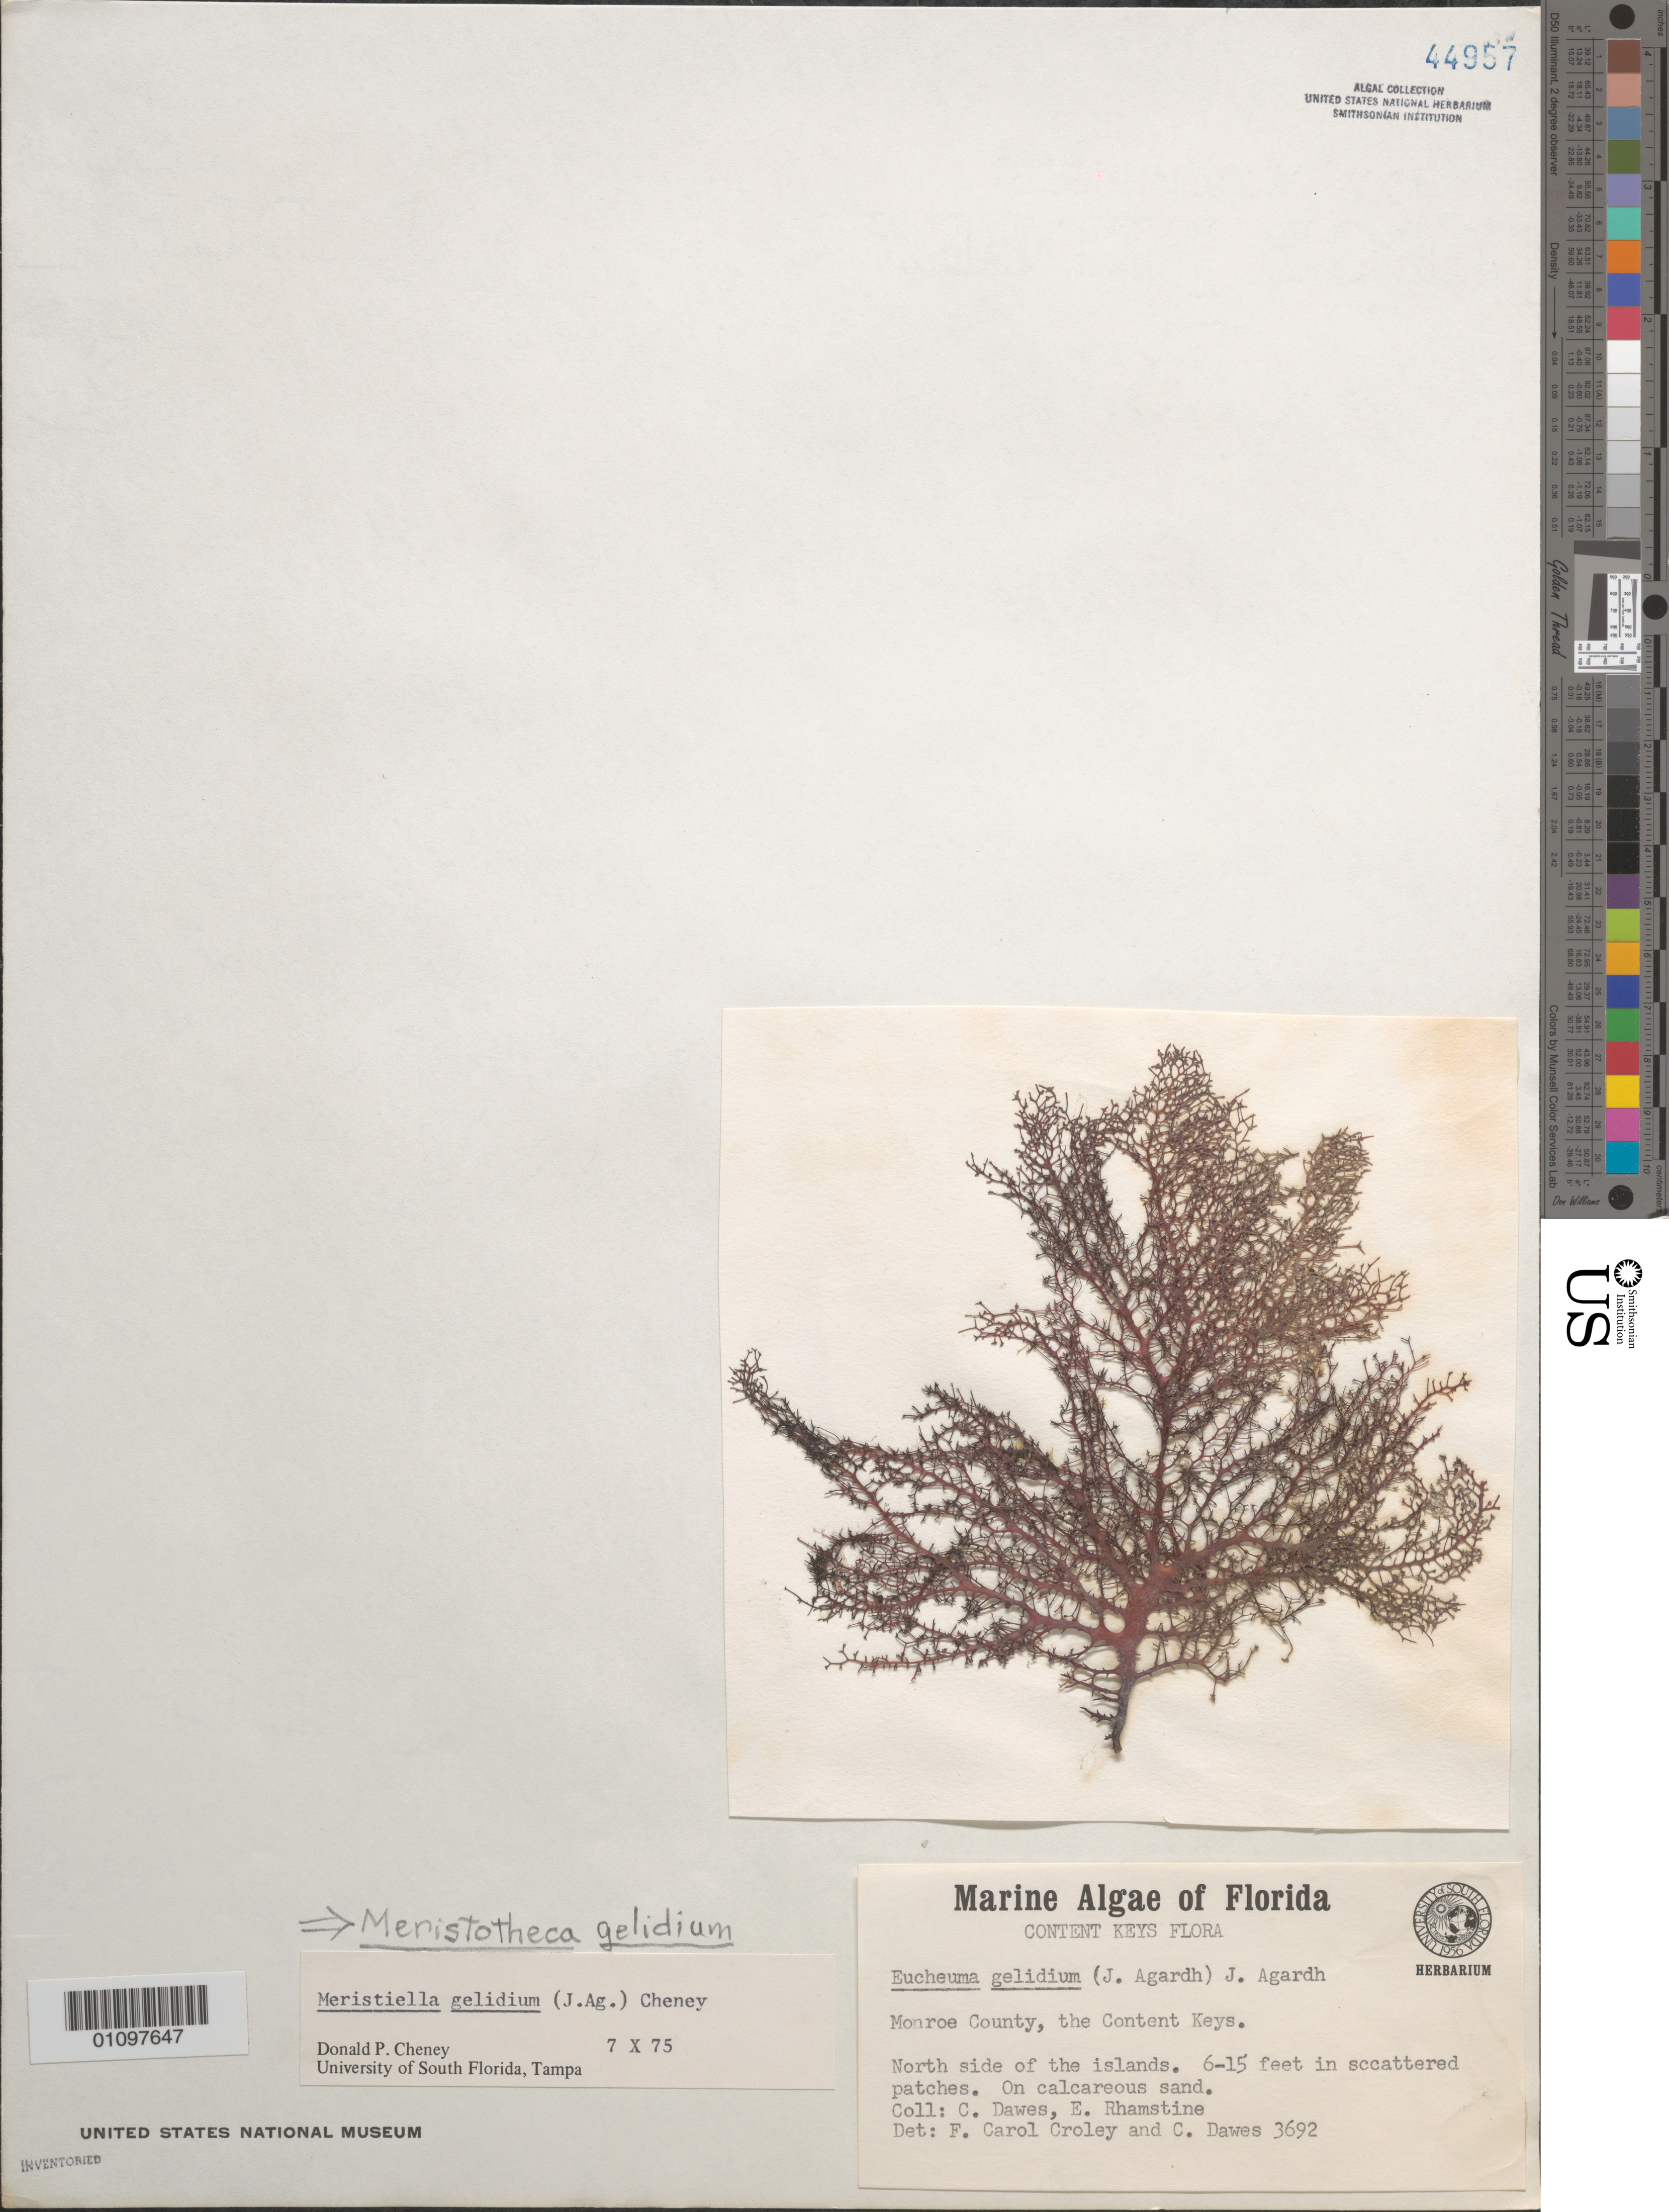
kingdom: Plantae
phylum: Rhodophyta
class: Florideophyceae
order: Gigartinales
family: Solieriaceae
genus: Meristotheca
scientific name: Meristotheca gelidium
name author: (J. Agardh) E.J. Faye & Masuda in E.J. Faye et al.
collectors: C. Dawes & E. Rhamstine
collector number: CJD 3692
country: United States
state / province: Florida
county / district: Monroe County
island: Content Keys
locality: North side of the islands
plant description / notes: Det. by D.P. Cheney as Meristiella gelidium; genus unpublished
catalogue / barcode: US 44957